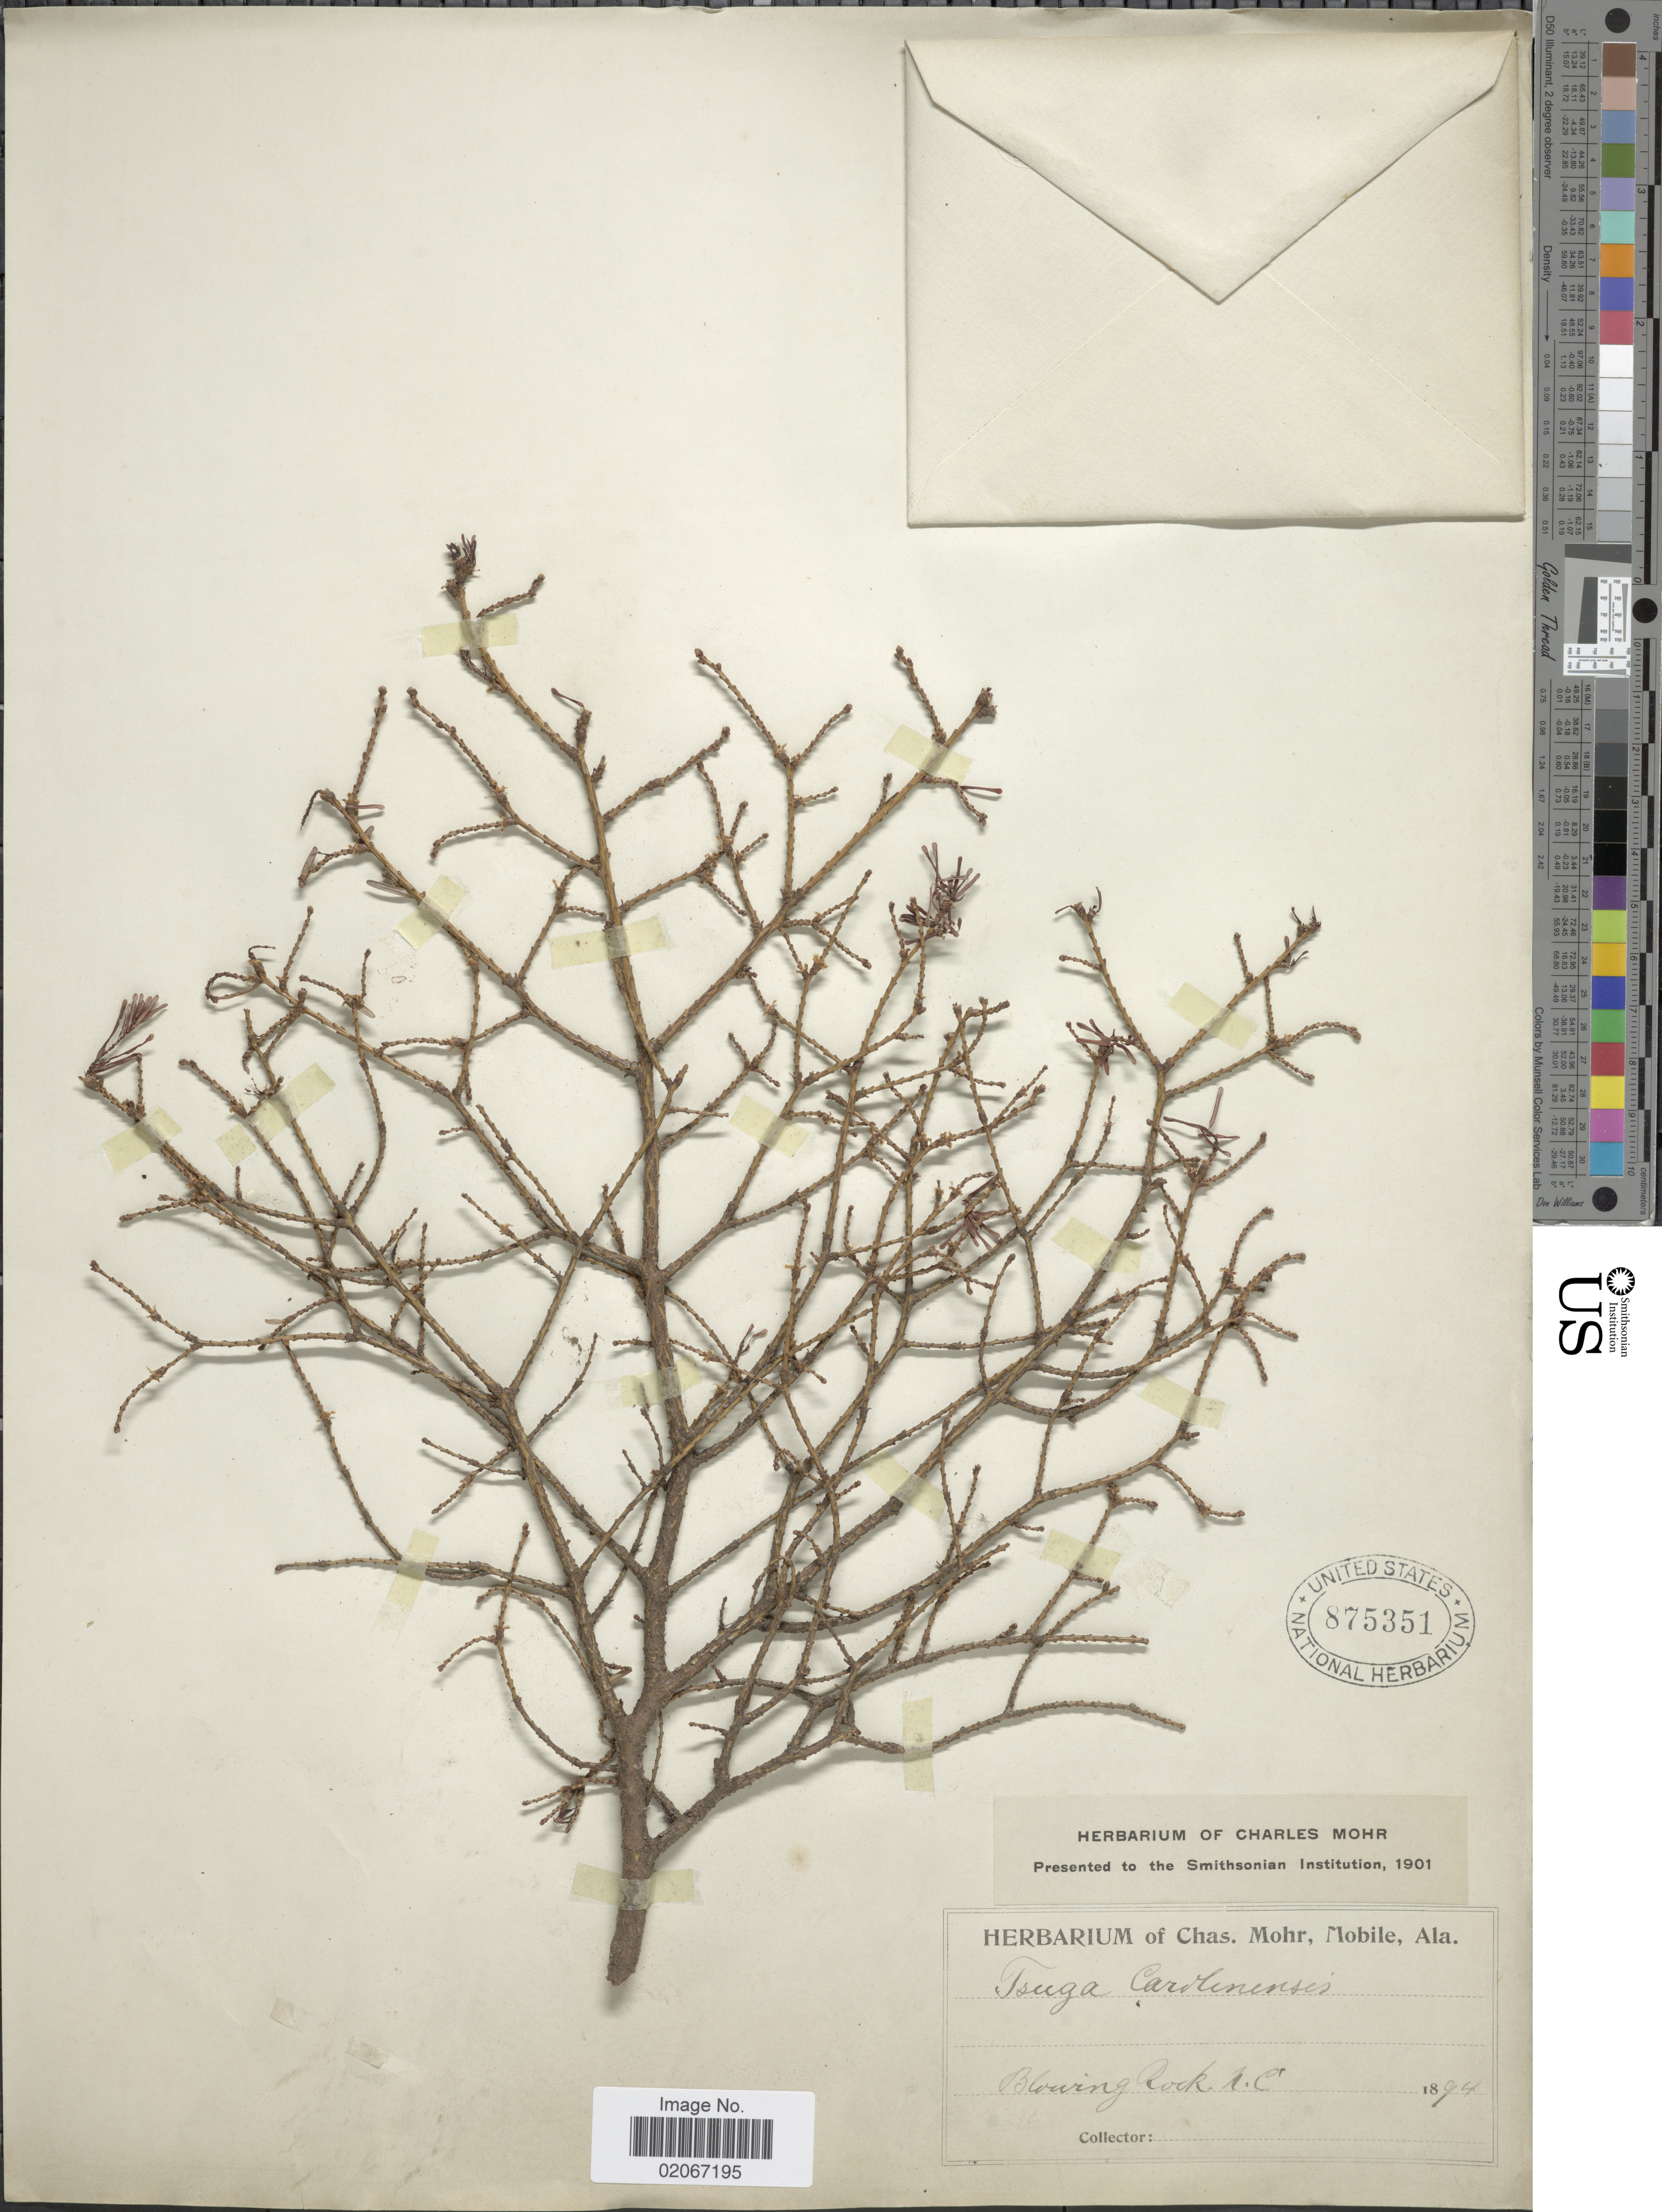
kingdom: Plantae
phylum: Tracheophyta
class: Pinopsida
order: Pinales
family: Pinaceae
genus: Tsuga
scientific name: Tsuga caroliniana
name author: Engelm.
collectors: ex herb. C. Mohr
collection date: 1894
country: United States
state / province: North Carolina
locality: Blowing Rock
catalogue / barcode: US 875351